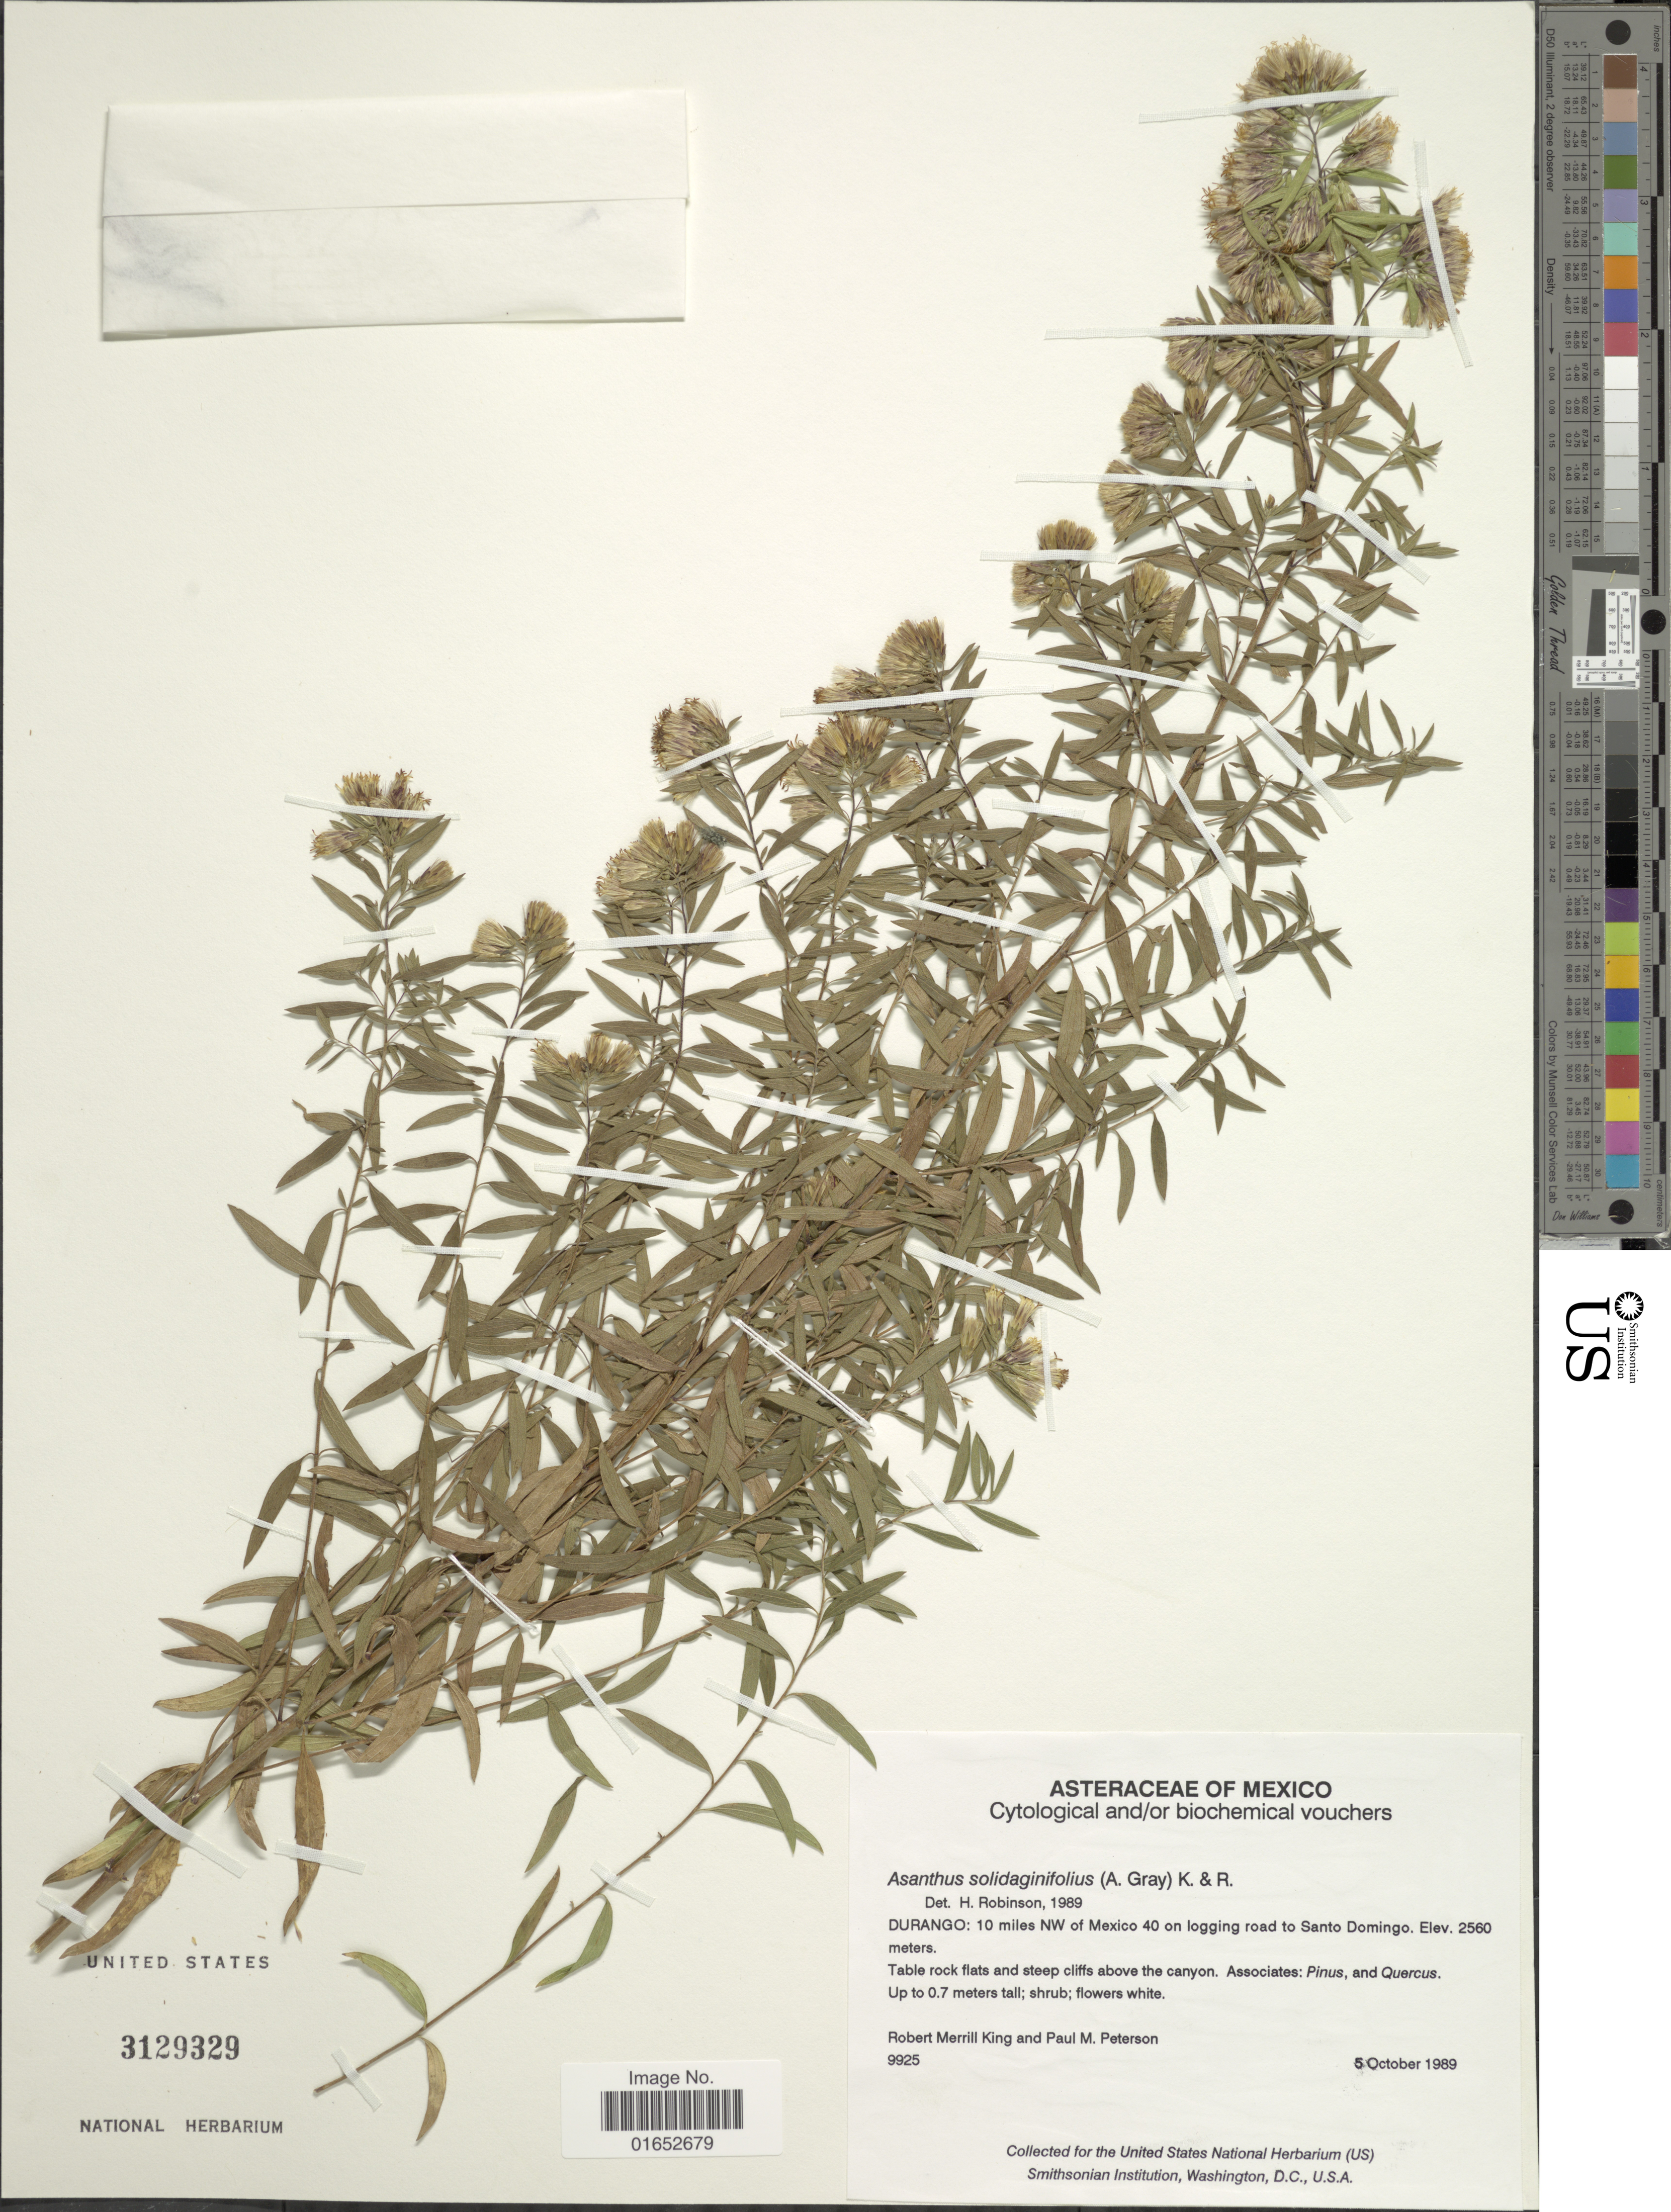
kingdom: Plantae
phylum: Tracheophyta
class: Magnoliopsida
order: Asterales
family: Asteraceae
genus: Asanthus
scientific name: Asanthus solidaginifolius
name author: (A. Gray) R.M. King & H. Rob.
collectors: R. M. King & P. M. Peterson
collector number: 9925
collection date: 1989-10-05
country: Mexico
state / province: Durango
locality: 10 miles NW of Mexico 40 on logging road to Santo Domingo. Table rock flats and steep cliffs above the canyon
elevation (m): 2560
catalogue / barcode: US 3129329